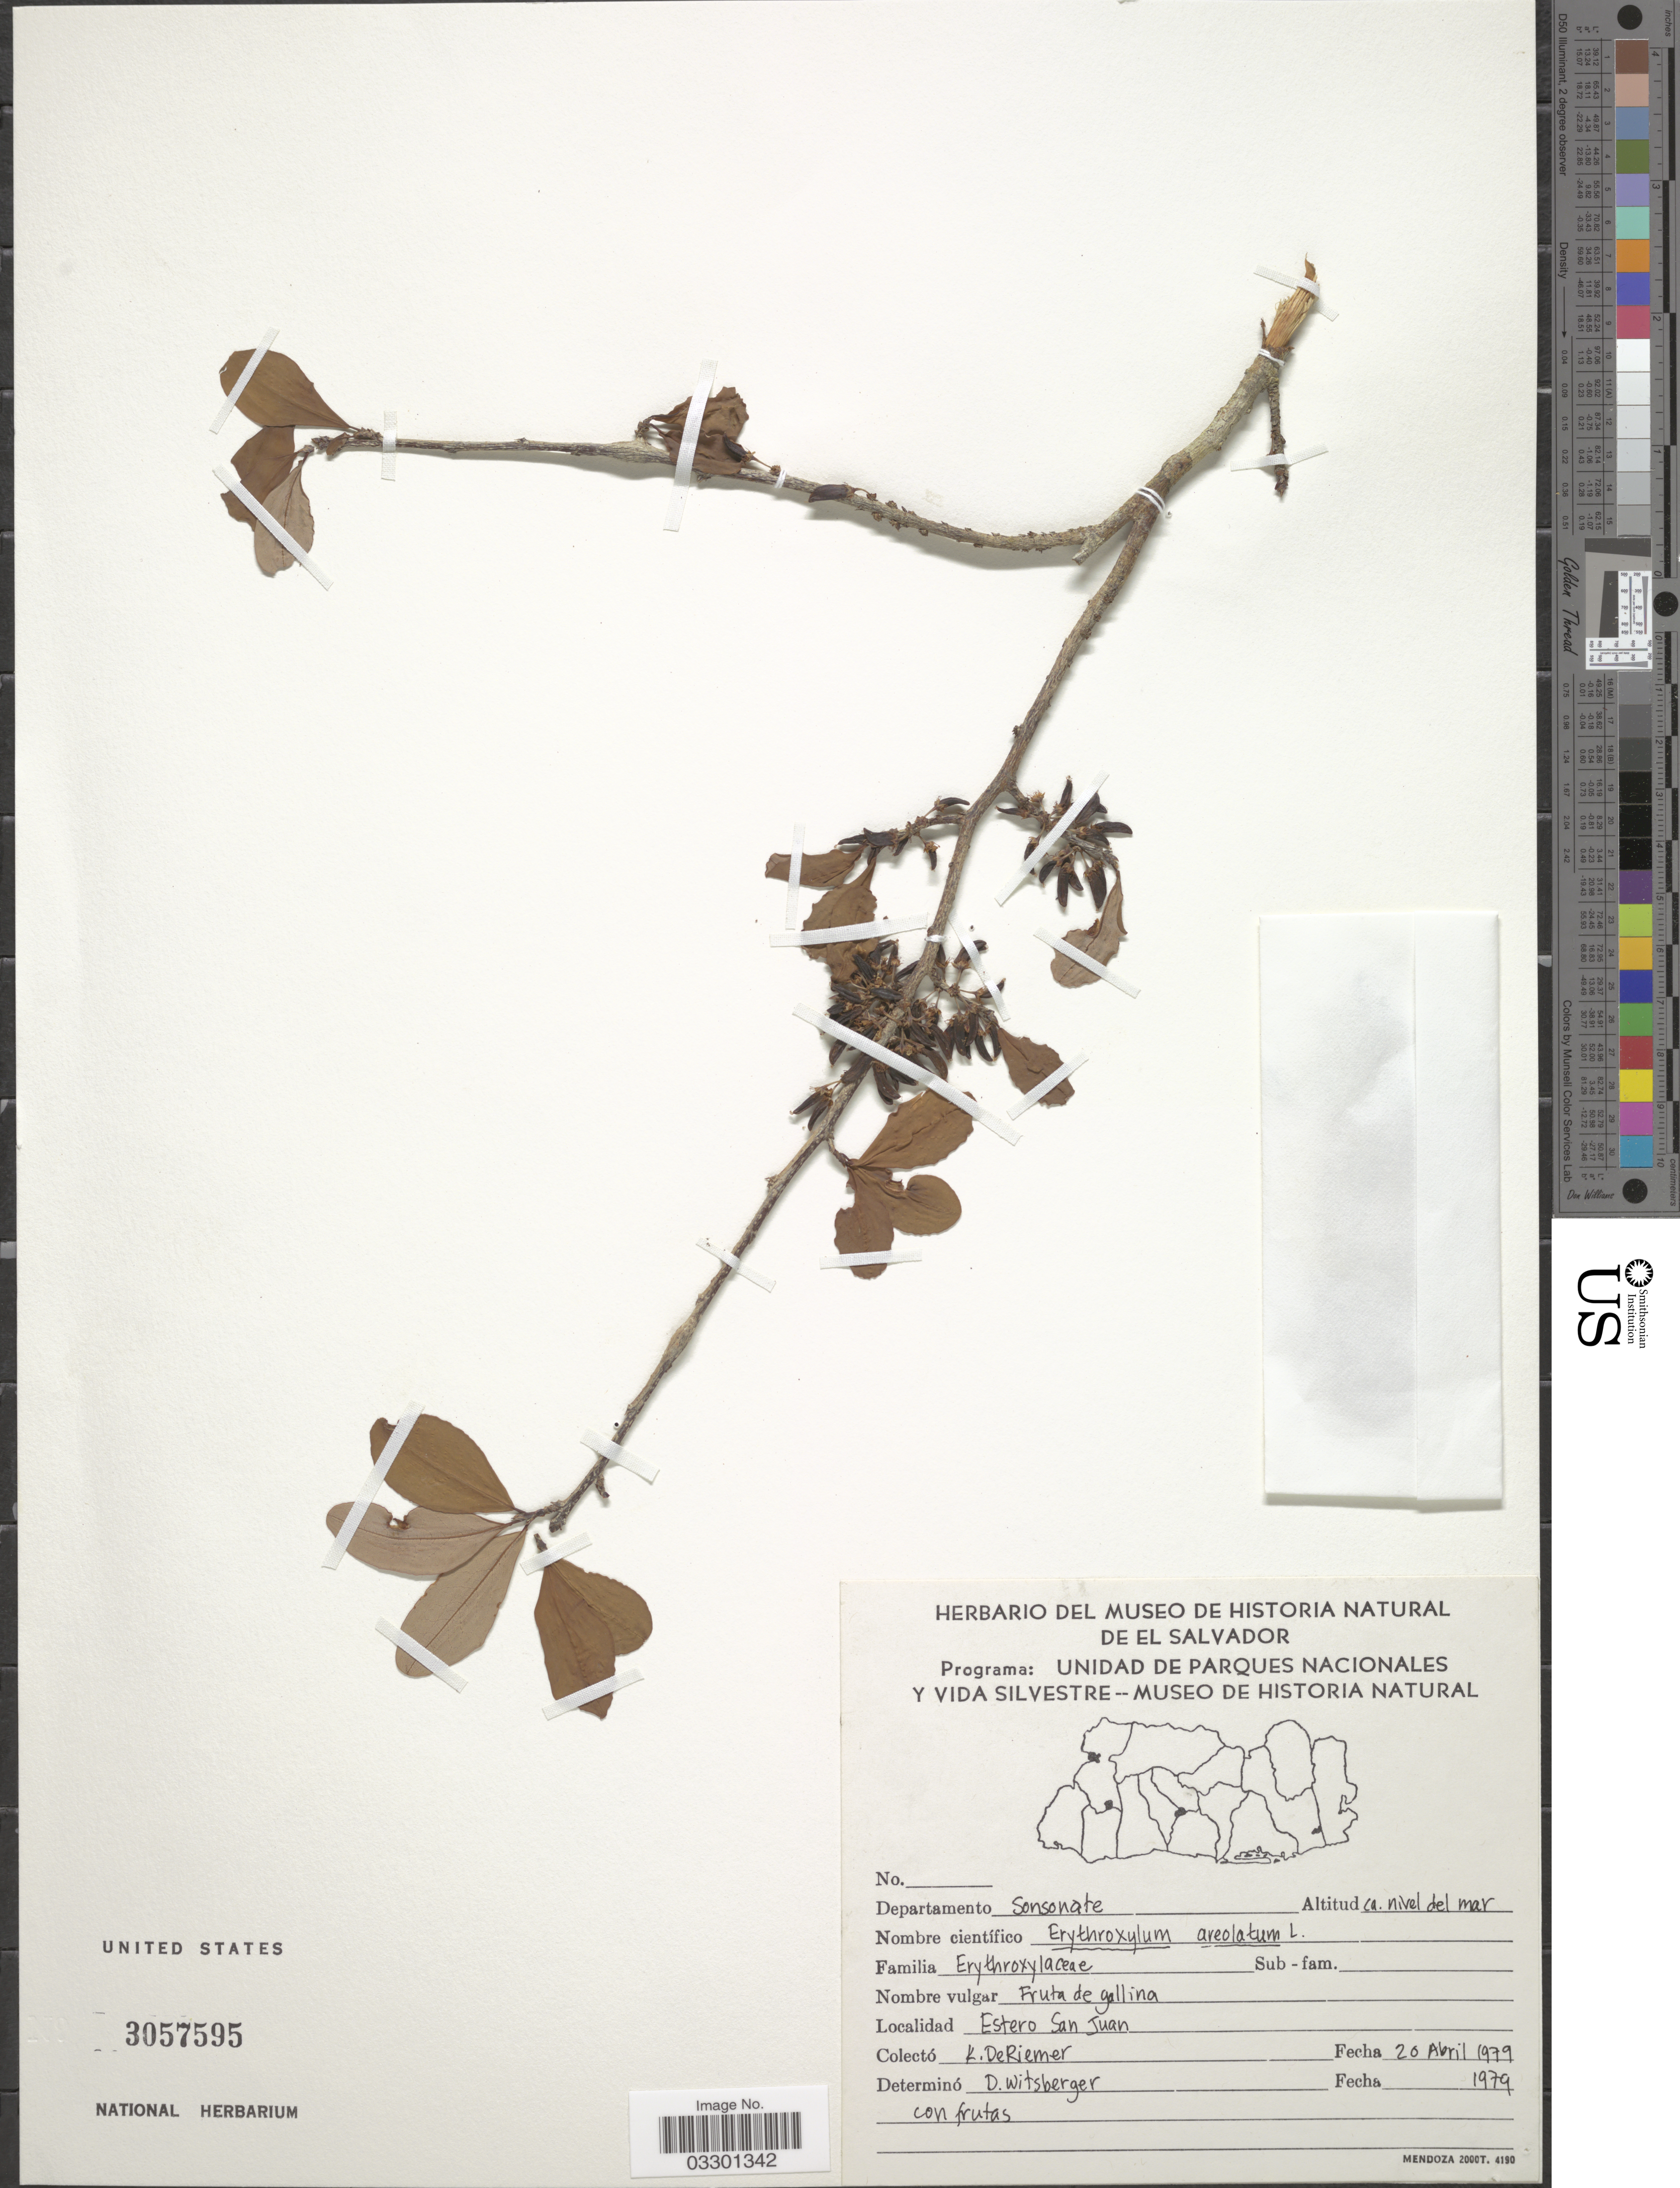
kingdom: Plantae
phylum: Tracheophyta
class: Magnoliopsida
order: Malpighiales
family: Erythroxylaceae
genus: Erythroxylum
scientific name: Erythroxylum areolatum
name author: L.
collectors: K. DeRiemer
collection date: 1979-04-20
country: El Salvador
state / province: Sonsonate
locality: Departamento Sonsonate. Estero San Juan.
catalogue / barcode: US 3057595